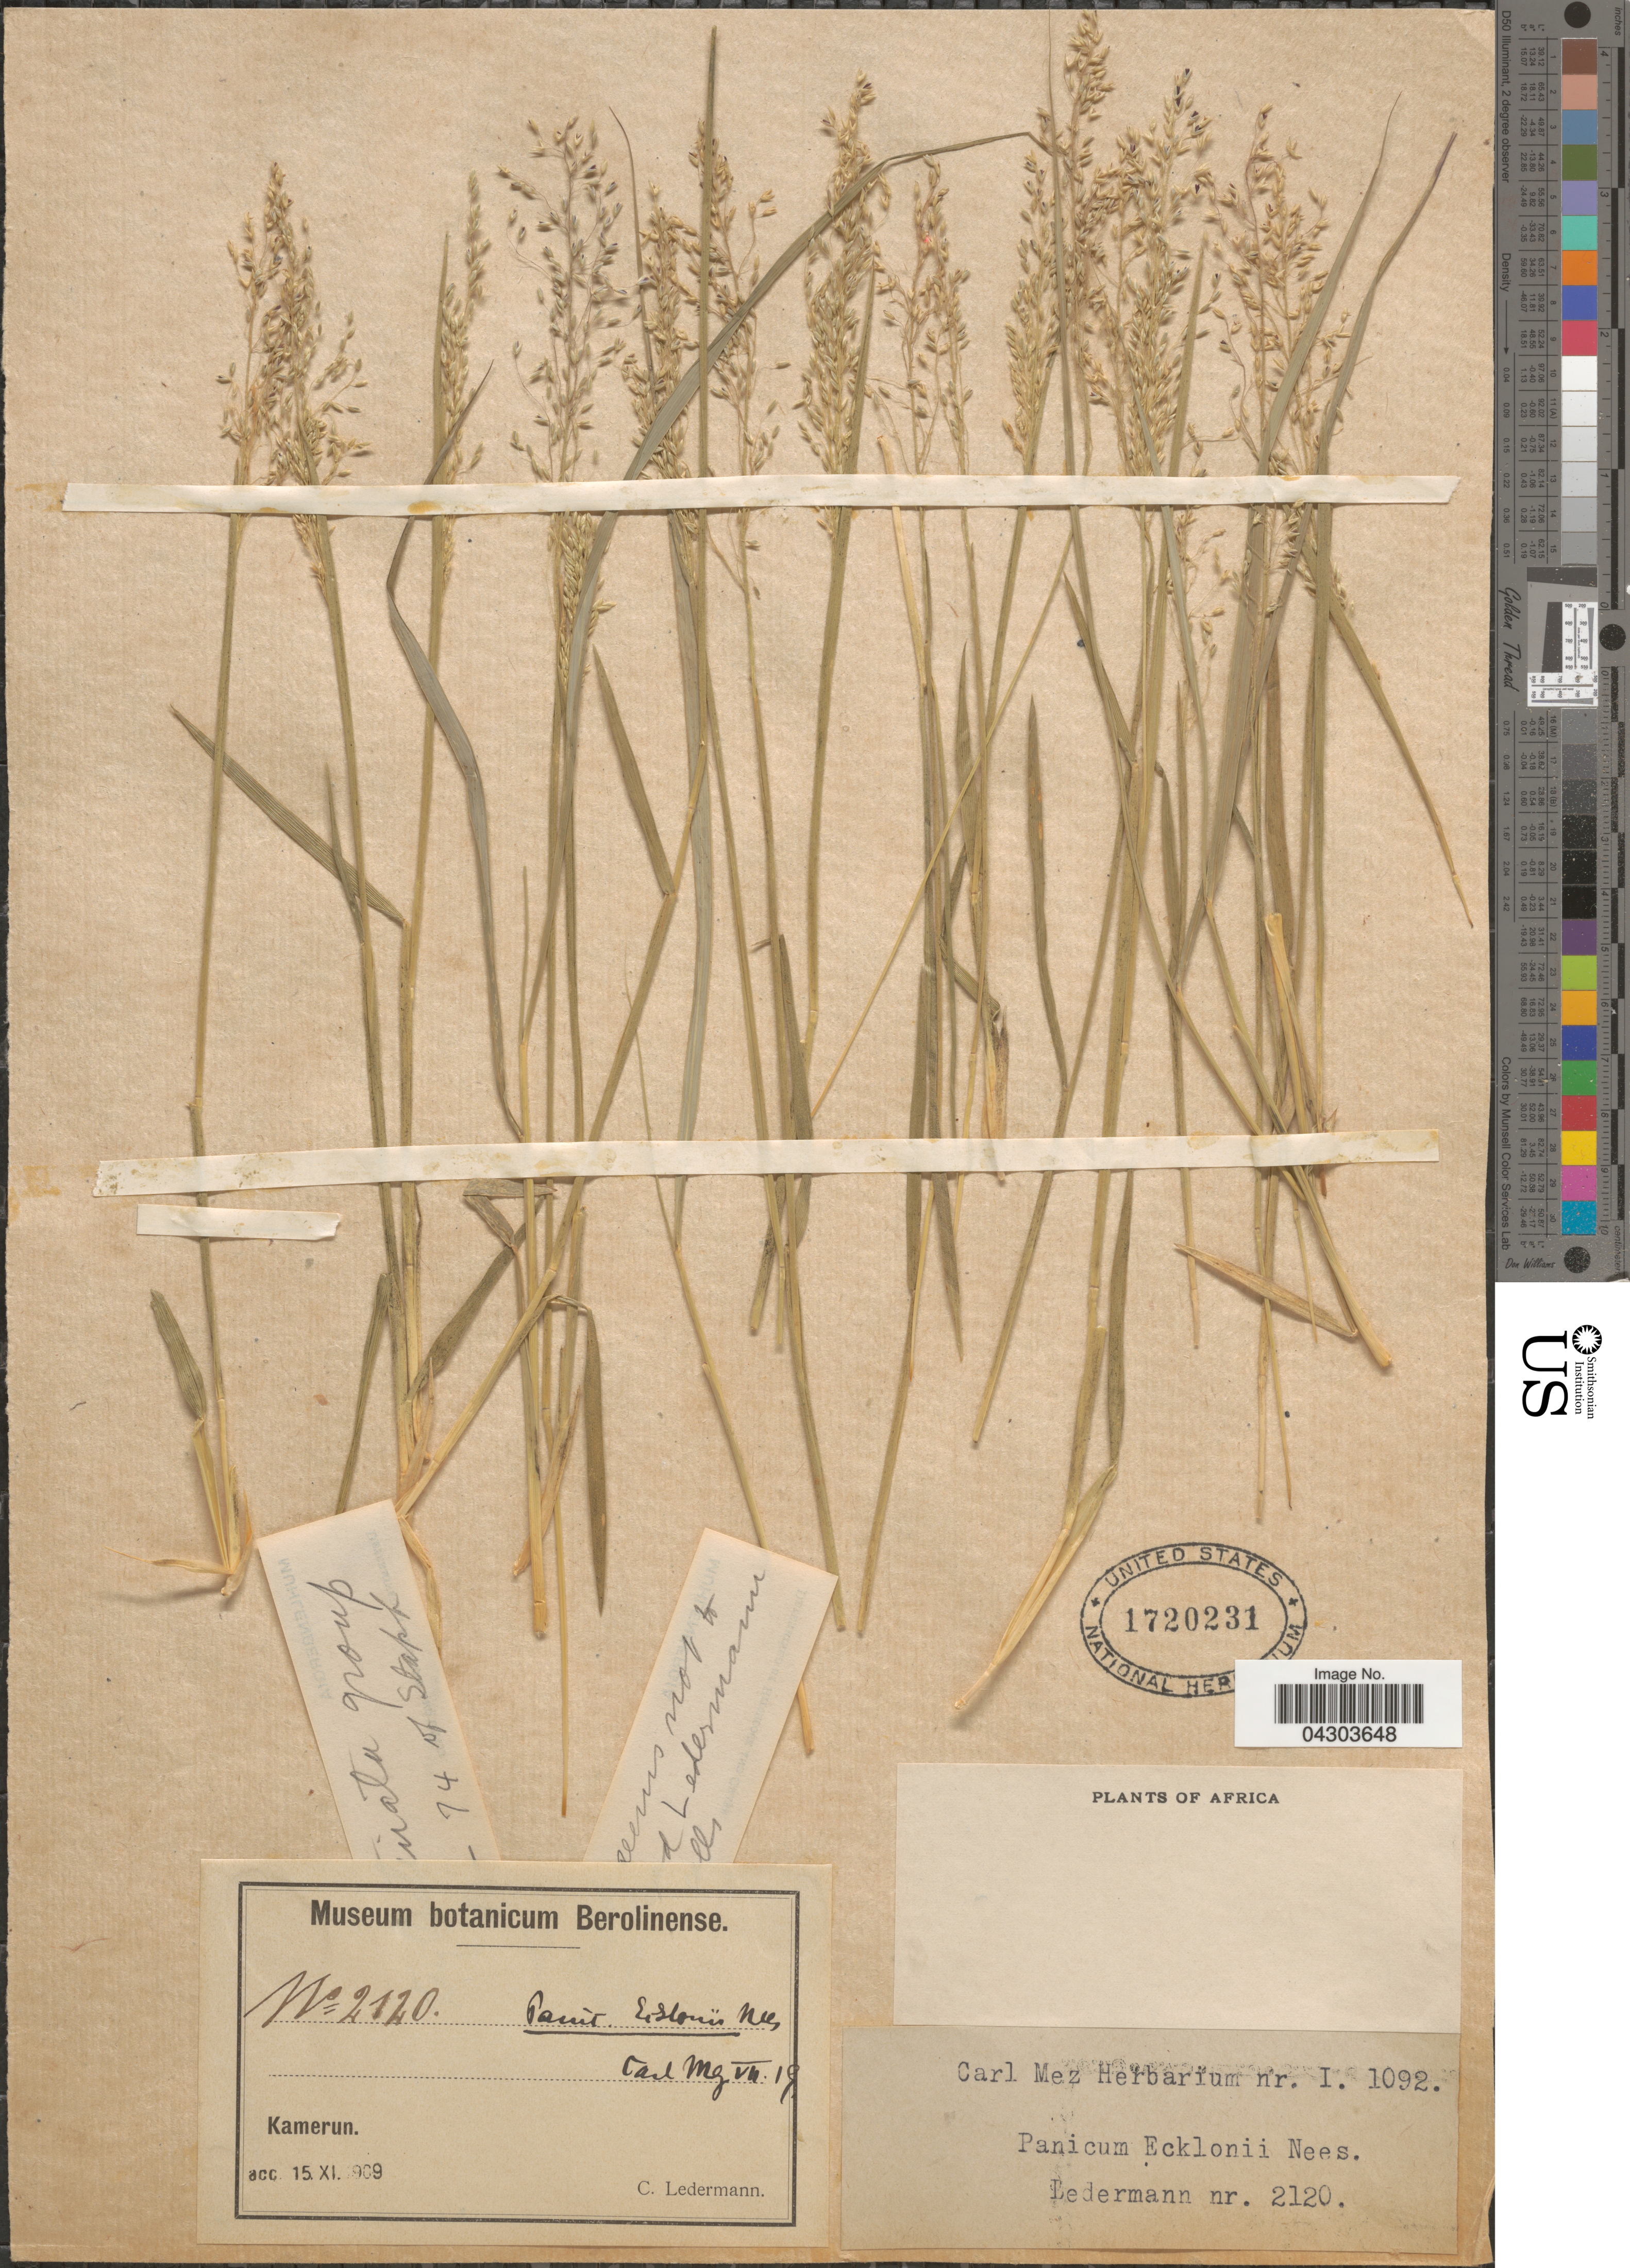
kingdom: Plantae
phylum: Tracheophyta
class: Liliopsida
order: Poales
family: Poaceae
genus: Panicum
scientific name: Panicum ecklonii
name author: Nees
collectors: C. Ledermann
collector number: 2120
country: Cameroon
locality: Kamerun.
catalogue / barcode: US 1720231